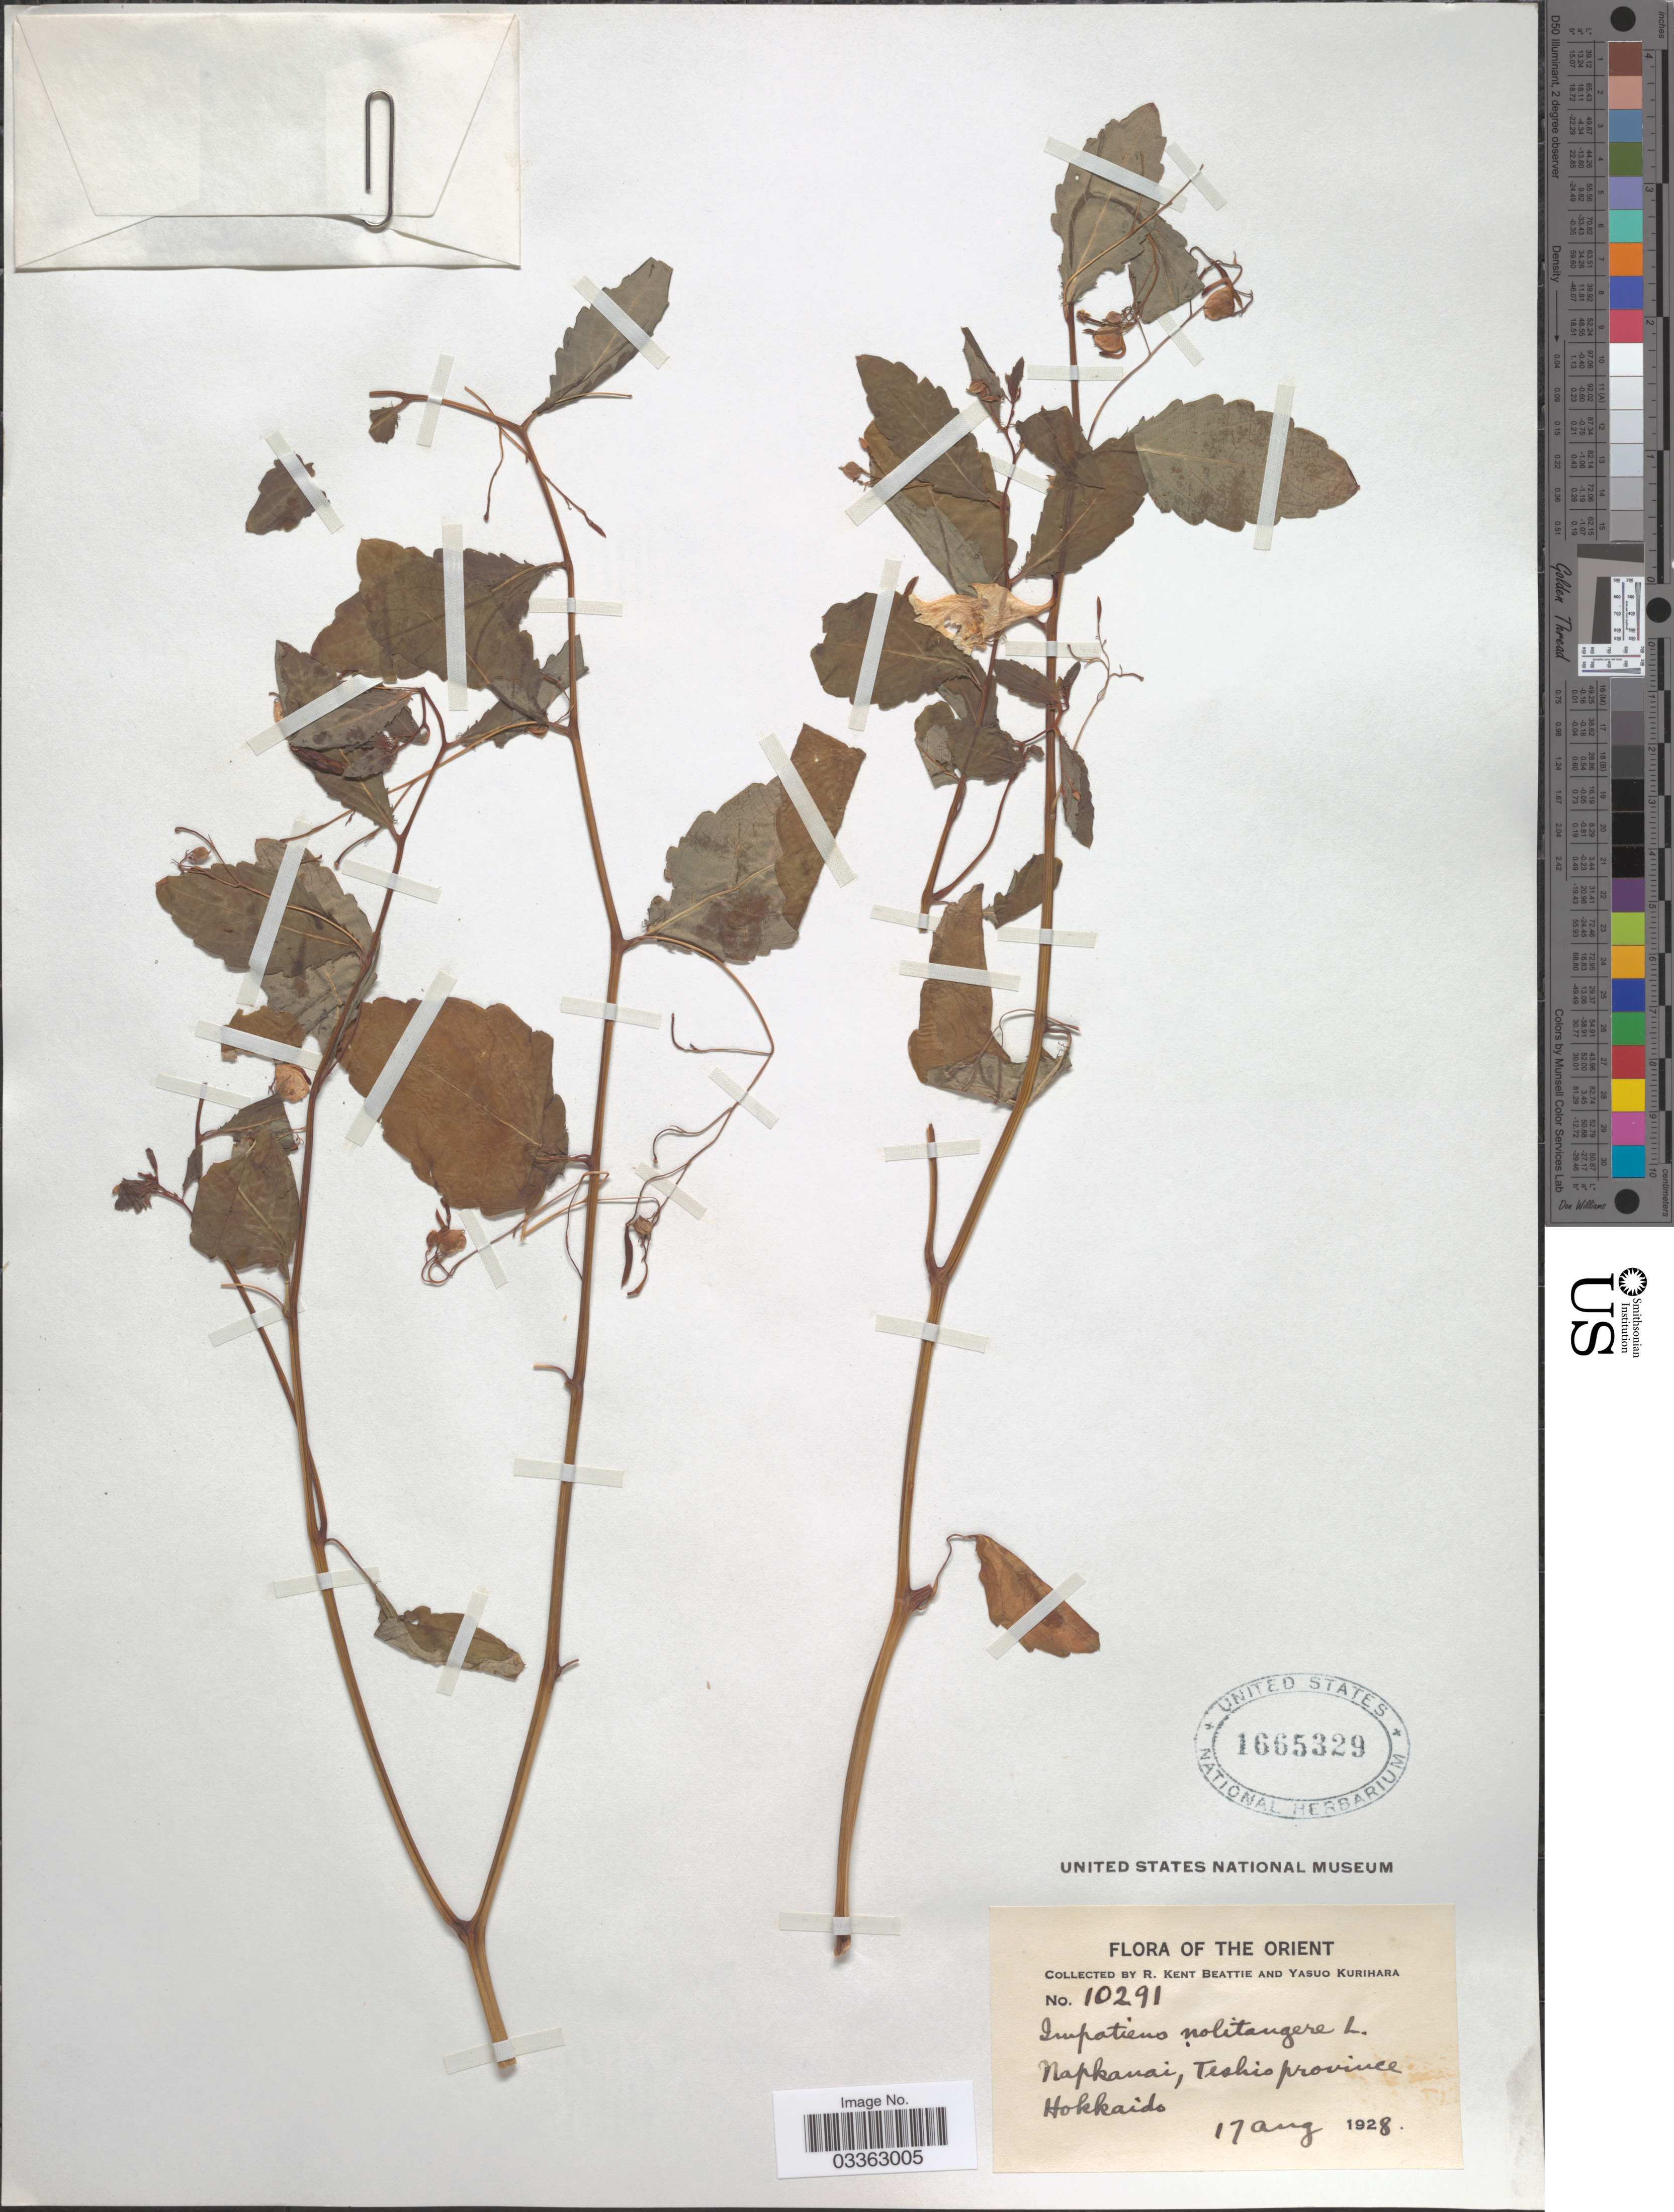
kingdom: Plantae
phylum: Tracheophyta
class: Magnoliopsida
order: Ericales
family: Balsaminaceae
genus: Impatiens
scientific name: Impatiens noli-tangere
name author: L.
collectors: R. K. Beattie & Y. Kurihara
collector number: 10291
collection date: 1928-08-17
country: Japan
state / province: Hokkaidō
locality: The Orient, Napkanai, Teshio province.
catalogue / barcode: US 1665329